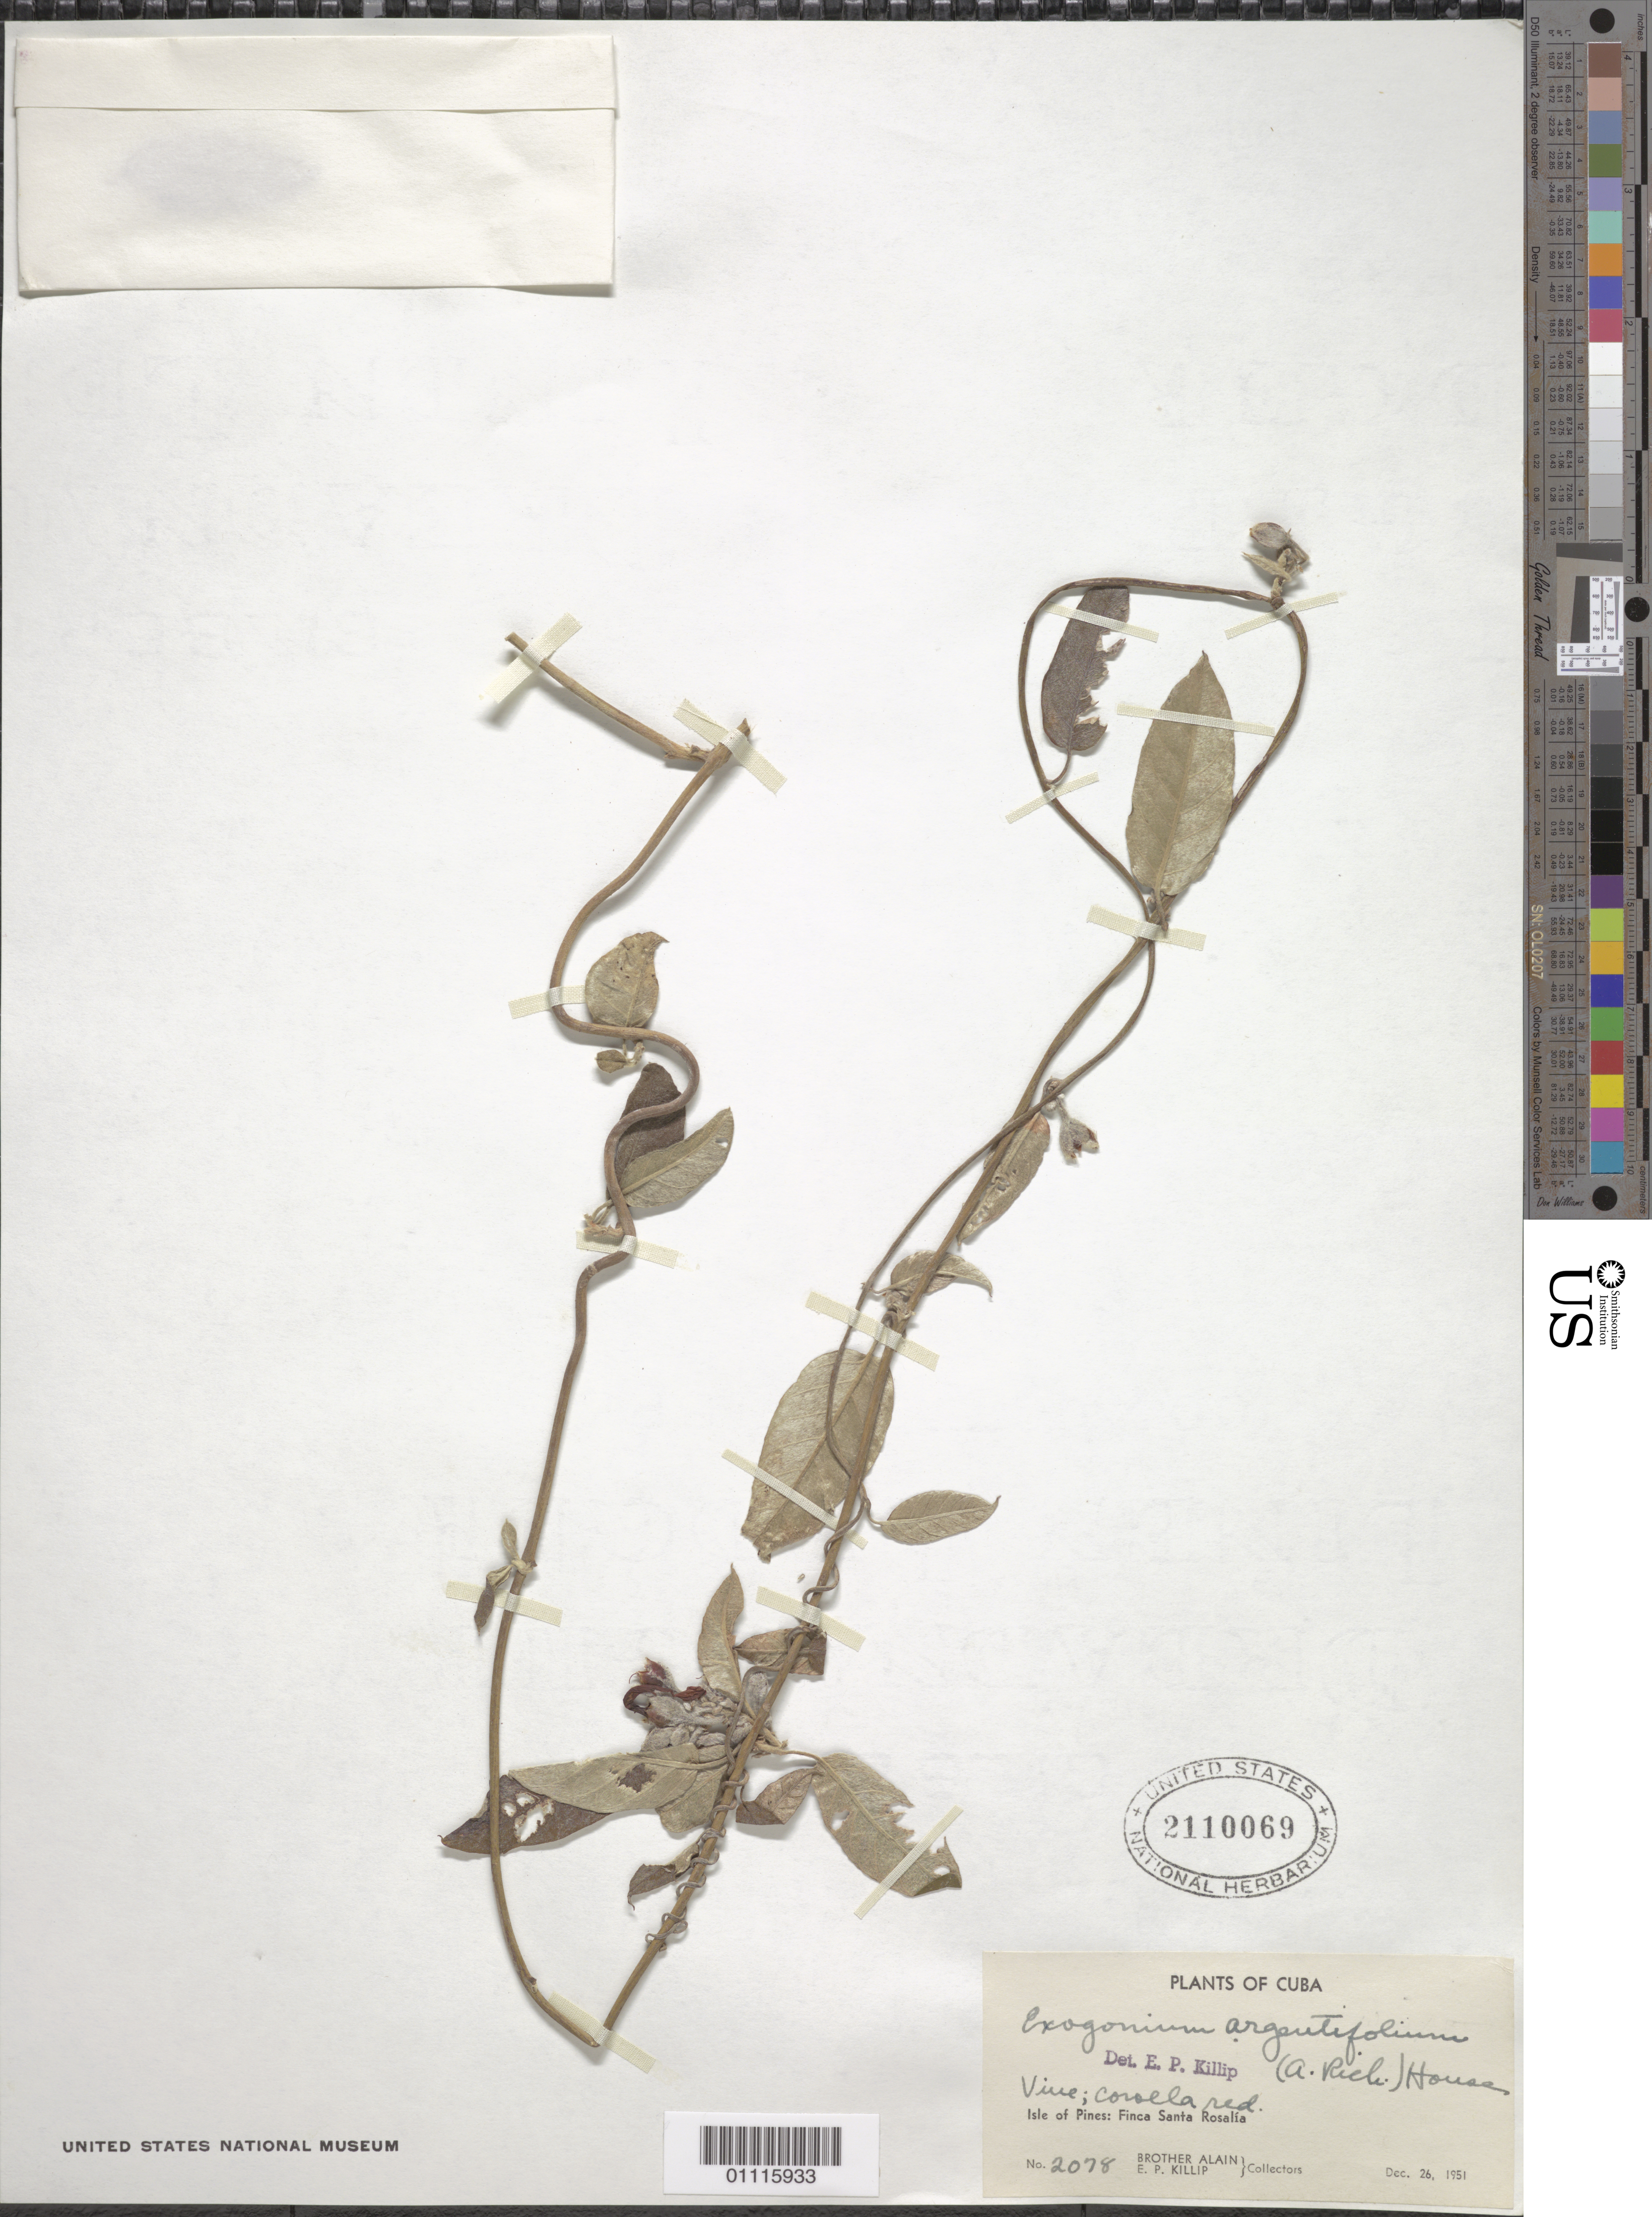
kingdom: Plantae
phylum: Tracheophyta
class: Magnoliopsida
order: Solanales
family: Convolvulaceae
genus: Ipomoea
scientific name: Ipomoea argentifolia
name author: A. Rich.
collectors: A. H. Liogier & E. P. Killip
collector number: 2078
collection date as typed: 26 Dec 1951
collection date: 1951-12-26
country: Cuba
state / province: Isla de La Juventud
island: Isla de la Juventud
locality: Isle of Pines, Finca Santa Roaslia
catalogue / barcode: US 2110069